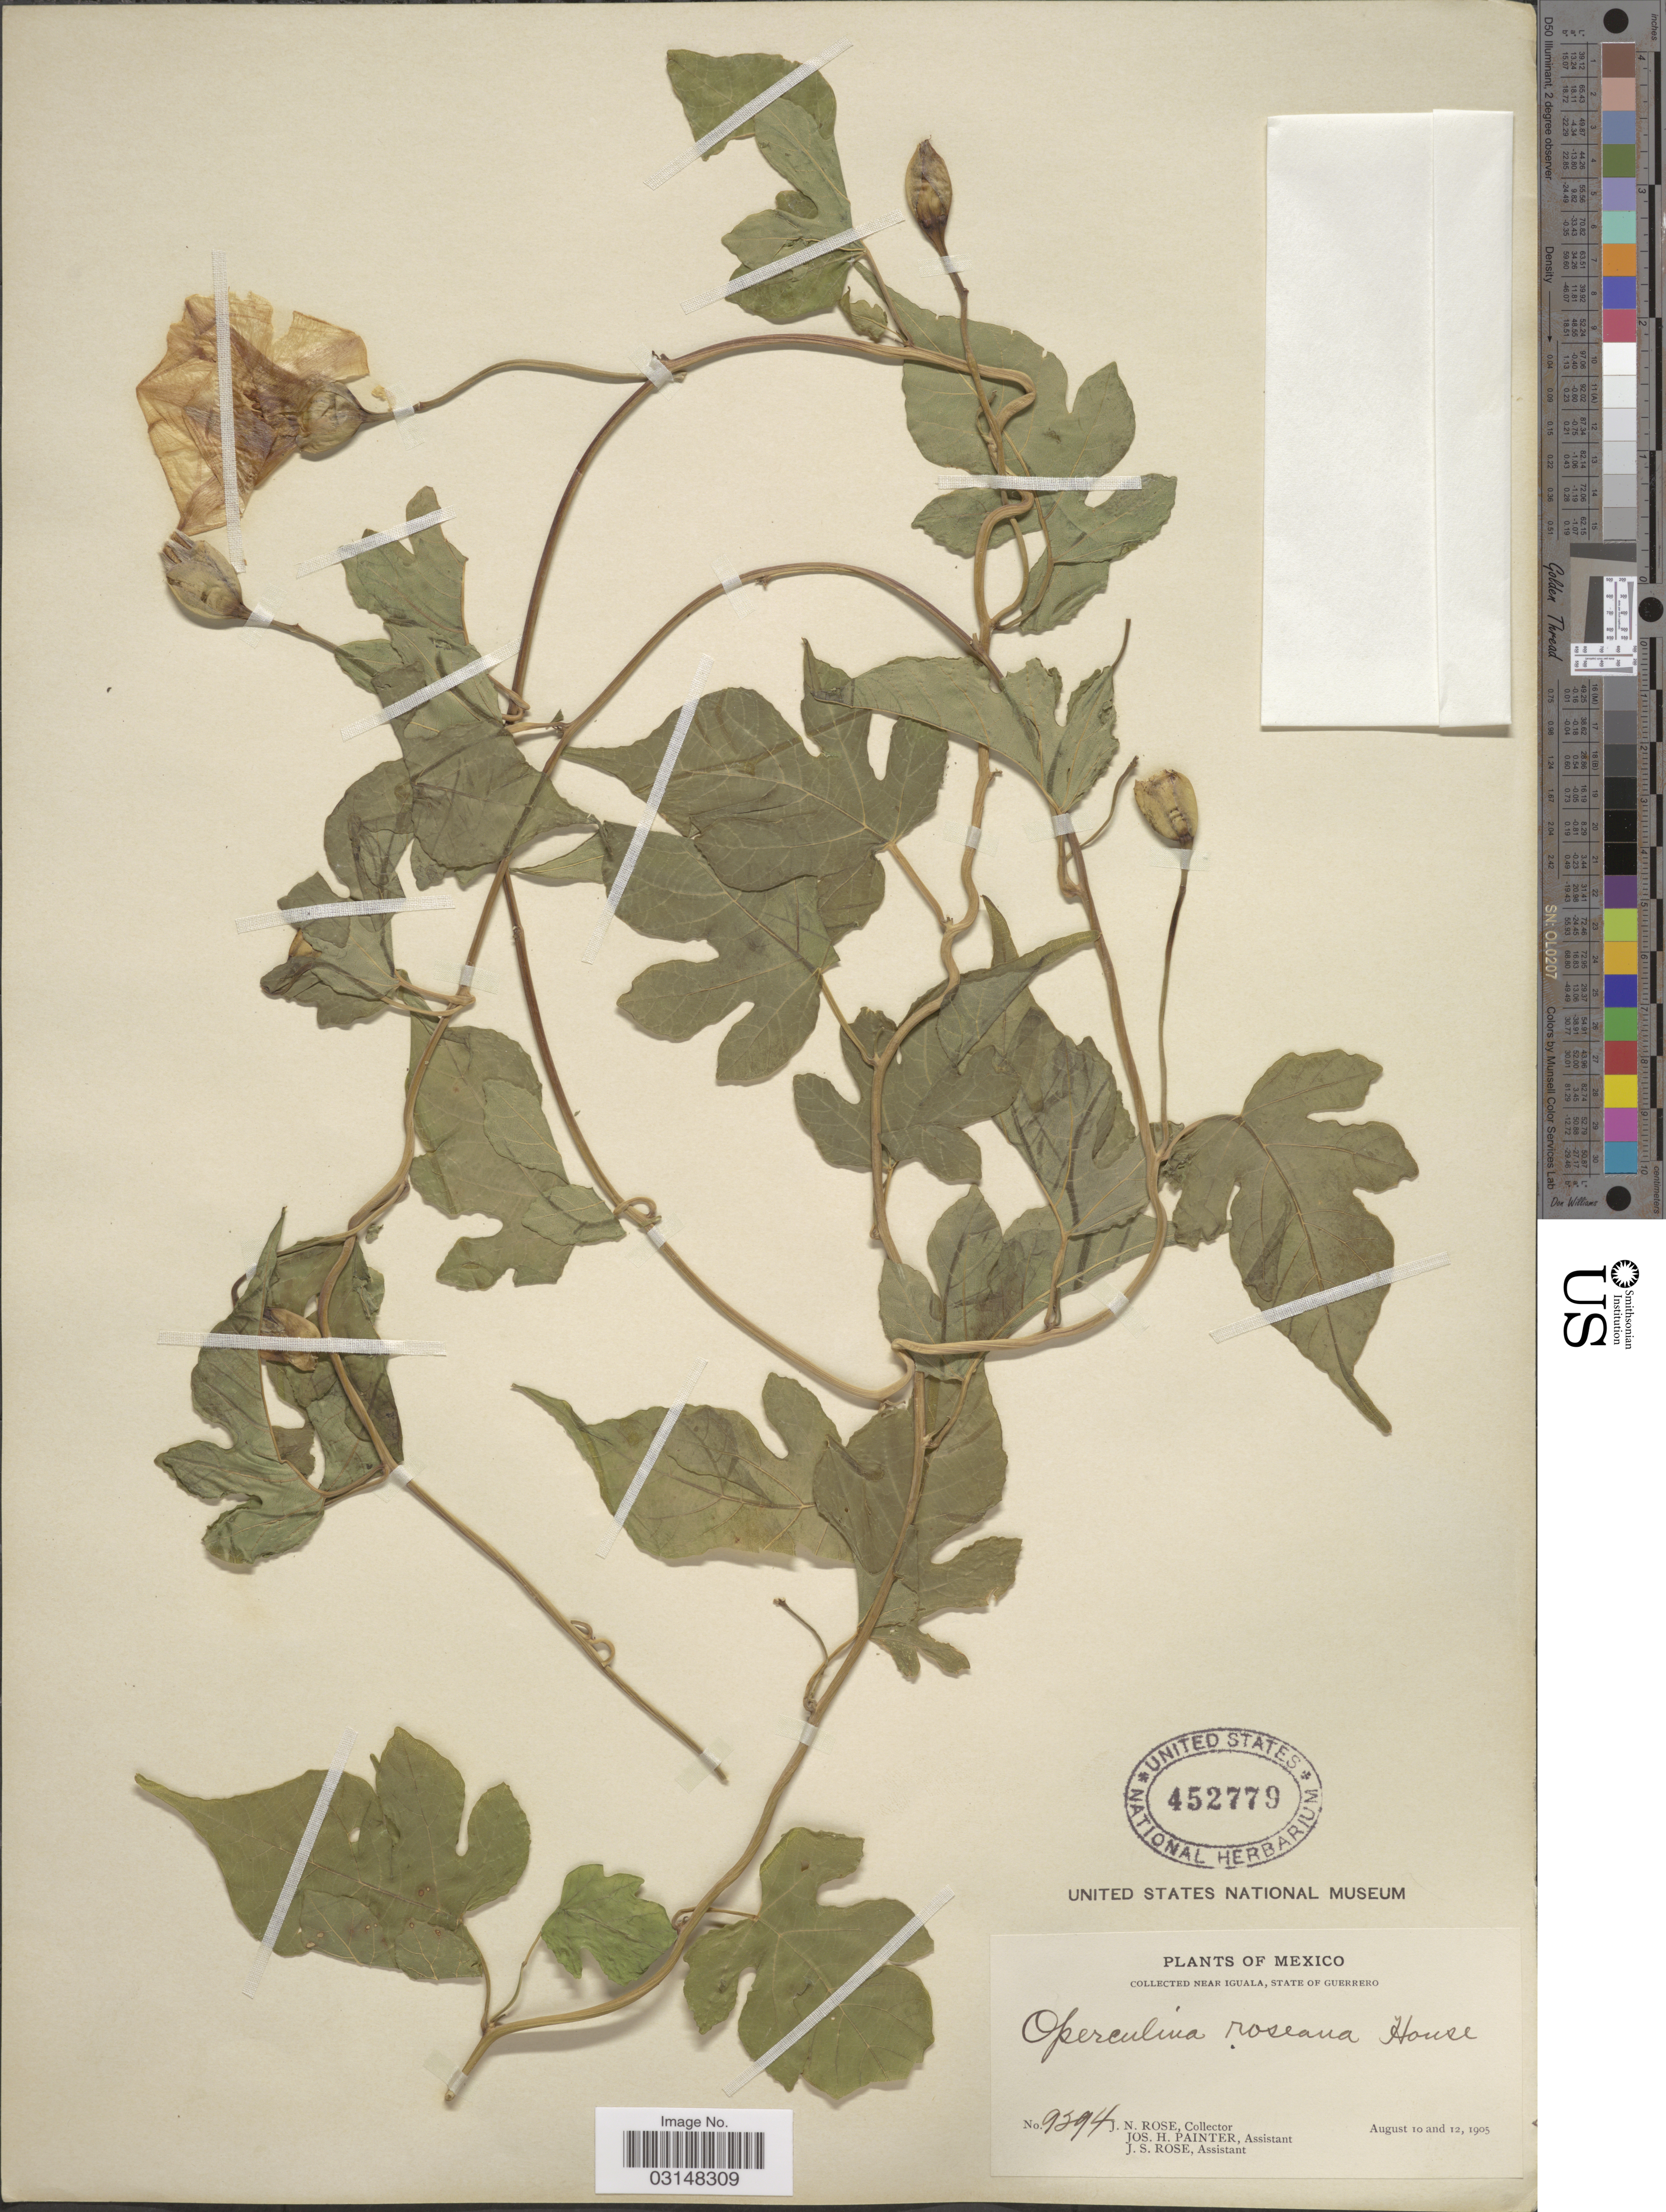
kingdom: Plantae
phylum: Tracheophyta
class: Magnoliopsida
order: Solanales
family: Convolvulaceae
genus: Operculina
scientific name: Operculina roseana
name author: House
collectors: J. N. Rose, J. H. Painter & J. S. Rose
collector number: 9394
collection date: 1905-08-10/1905-08-12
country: Mexico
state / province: Guerrero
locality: Near Iguala.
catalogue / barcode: US 452779